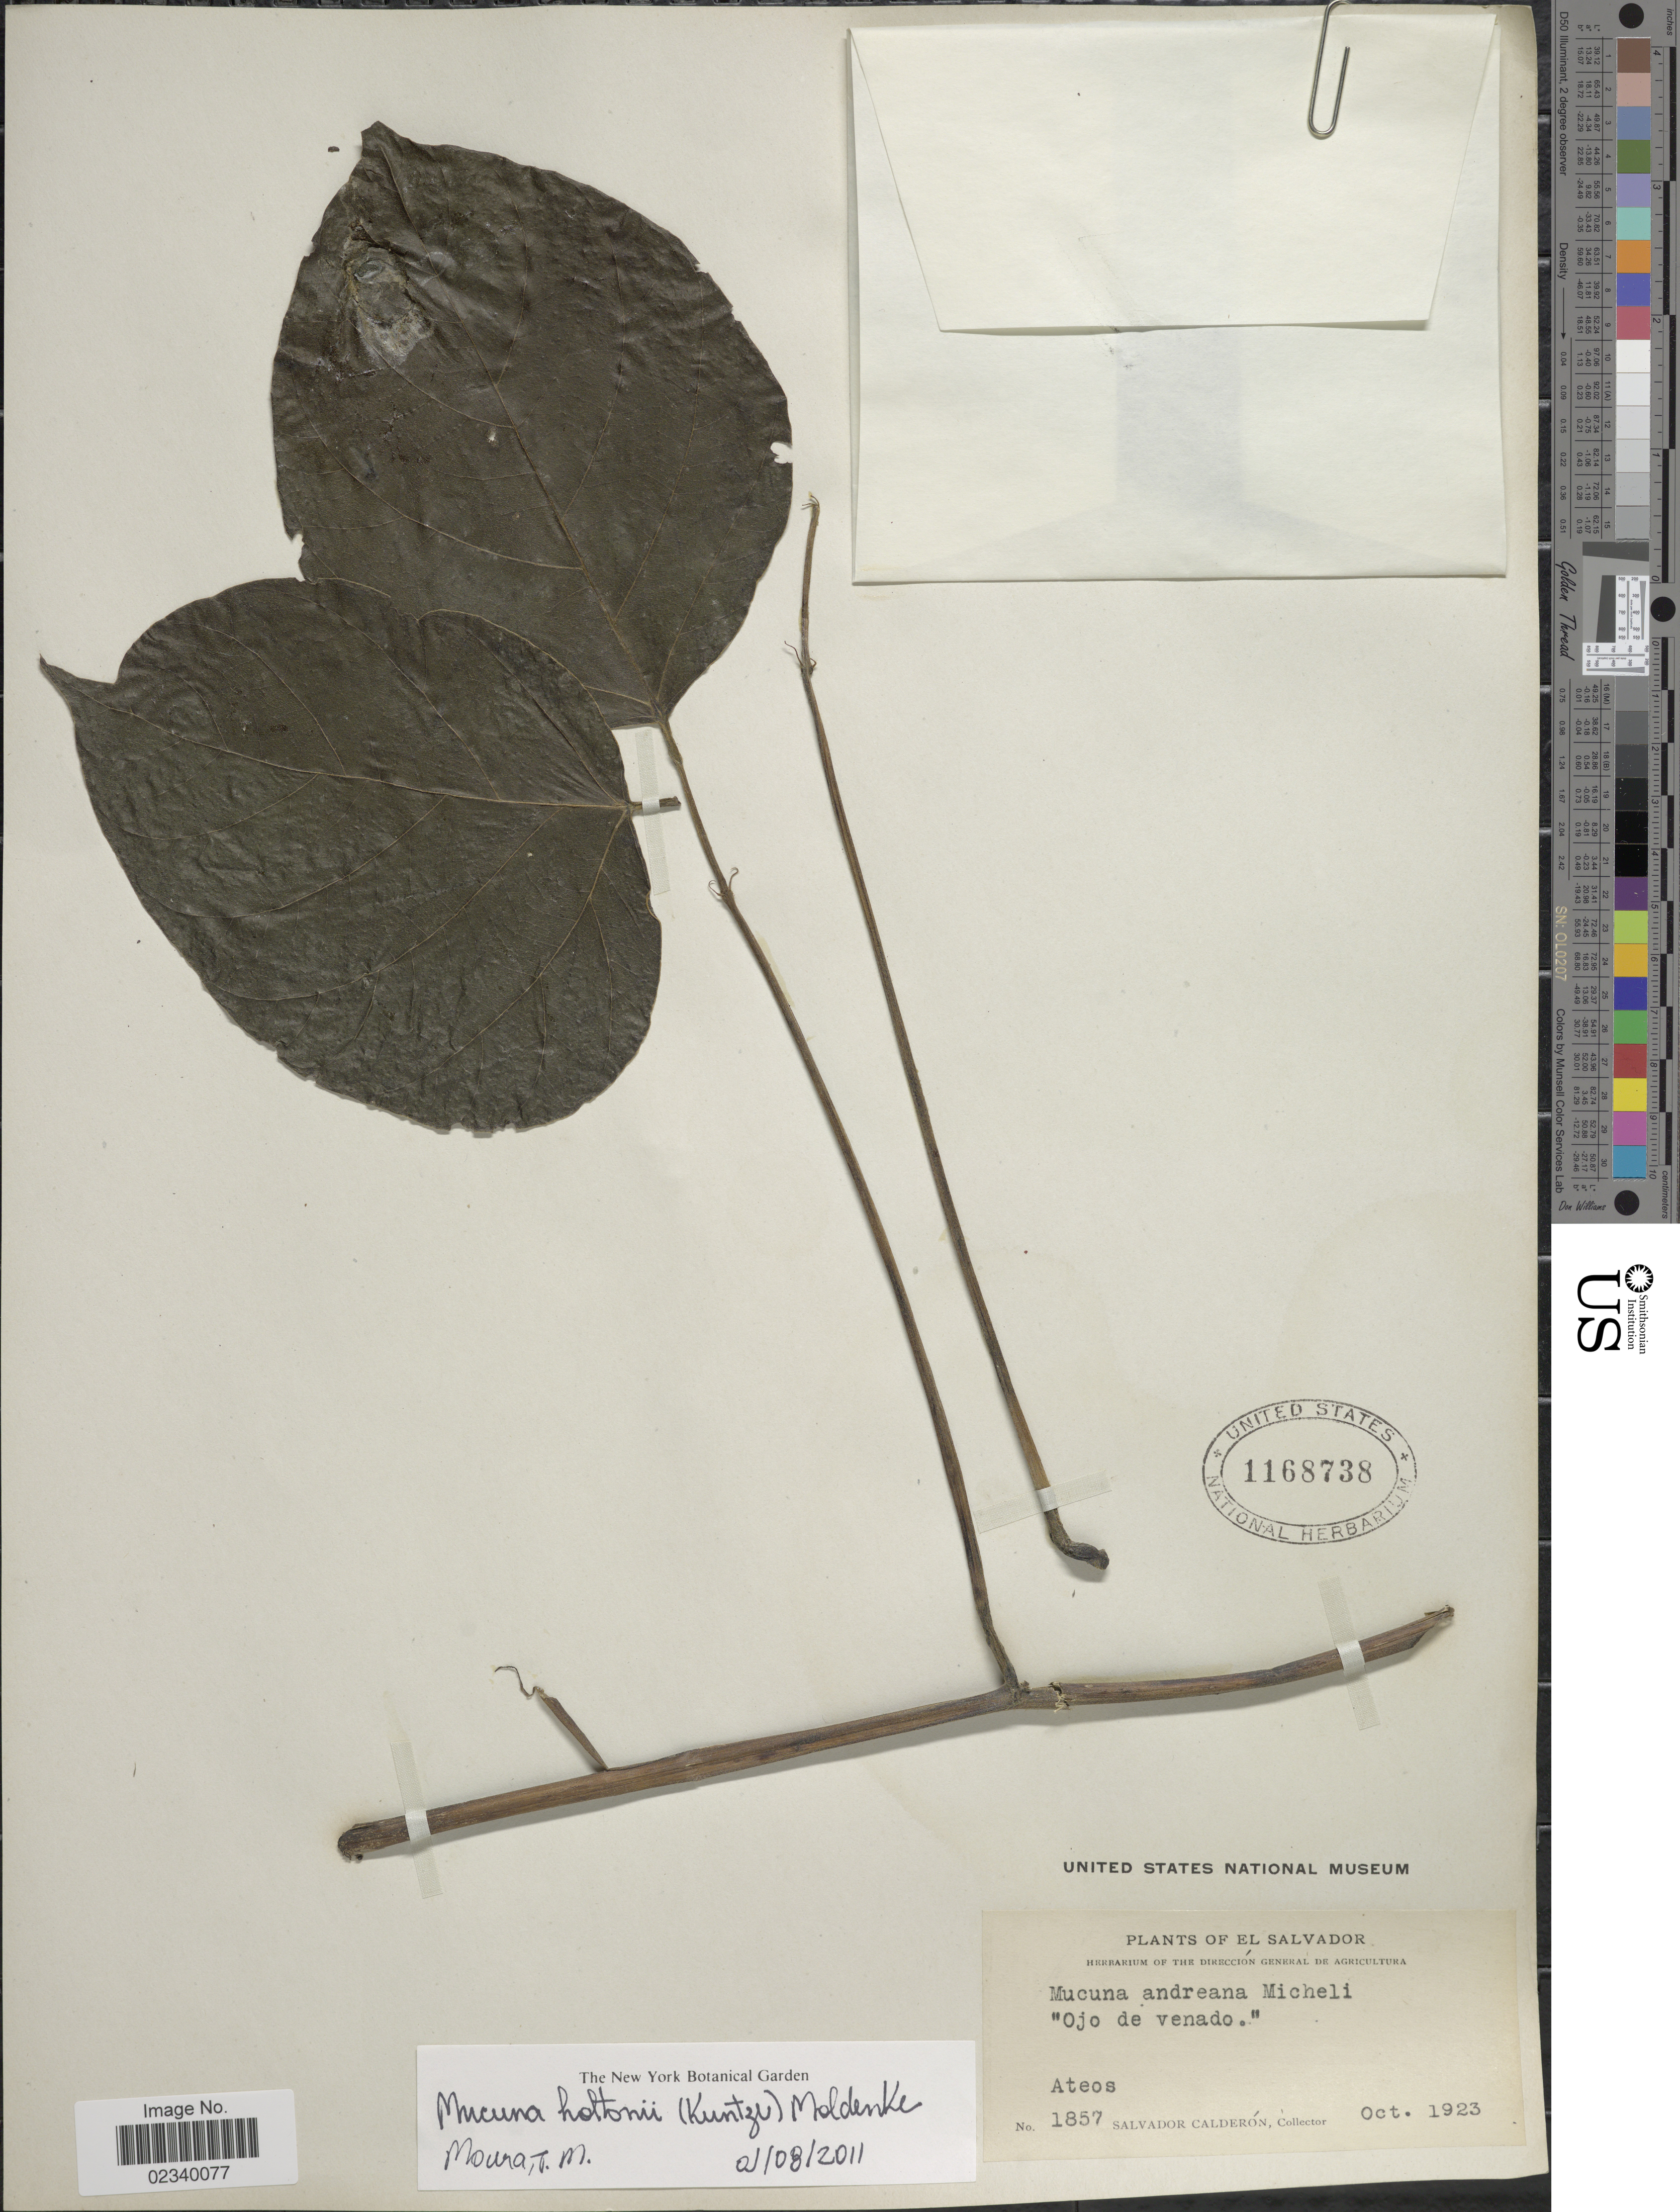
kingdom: Plantae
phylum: Tracheophyta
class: Magnoliopsida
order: Fabales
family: Fabaceae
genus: Mucuna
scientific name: Mucuna holtonii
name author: (Kuntze) Moldenke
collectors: S. Calderón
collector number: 1857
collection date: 1923-10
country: El Salvador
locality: Ateos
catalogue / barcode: US 1168738